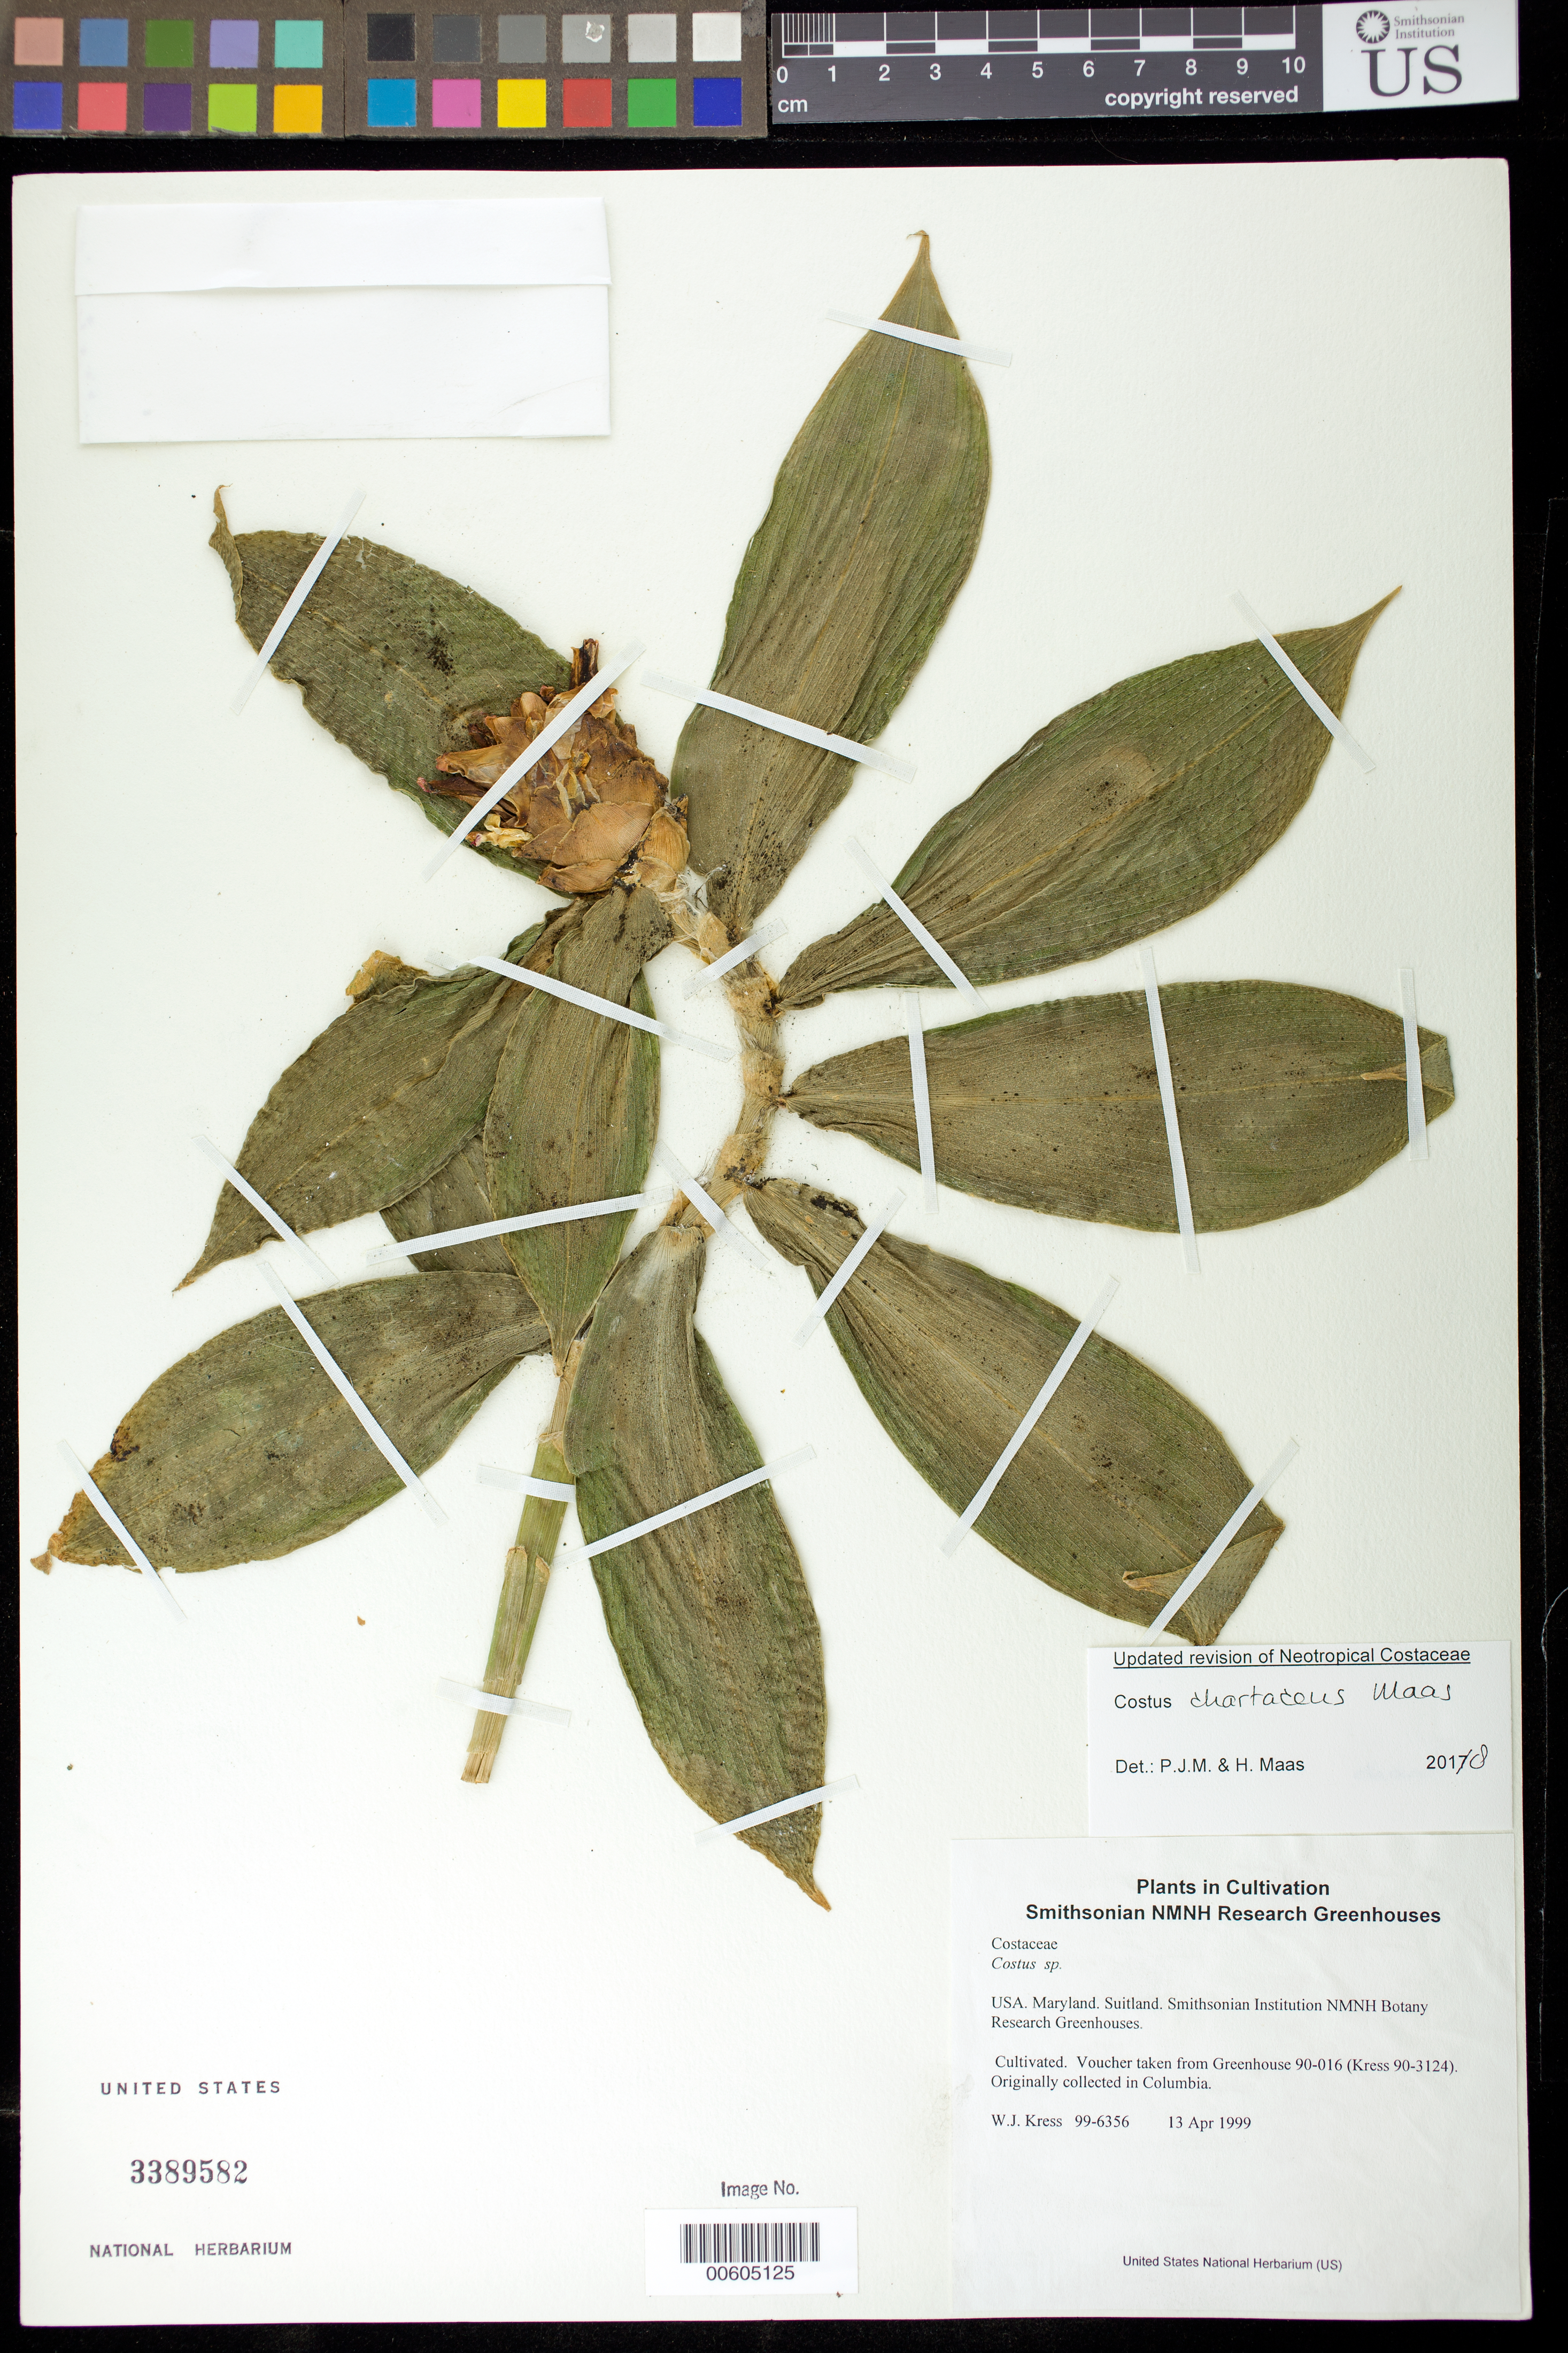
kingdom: Plantae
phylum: Tracheophyta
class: Liliopsida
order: Zingiberales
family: Costaceae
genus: Costus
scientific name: Costus chartaceus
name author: Maas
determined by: Wood, T.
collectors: W. J. Kress & M. Bordelon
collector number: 99-6356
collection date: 1999-04-13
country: United States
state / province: Maryland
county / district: Prince George's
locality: NMNH Botany Research Greenhouses. Suitland.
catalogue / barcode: US 3389582